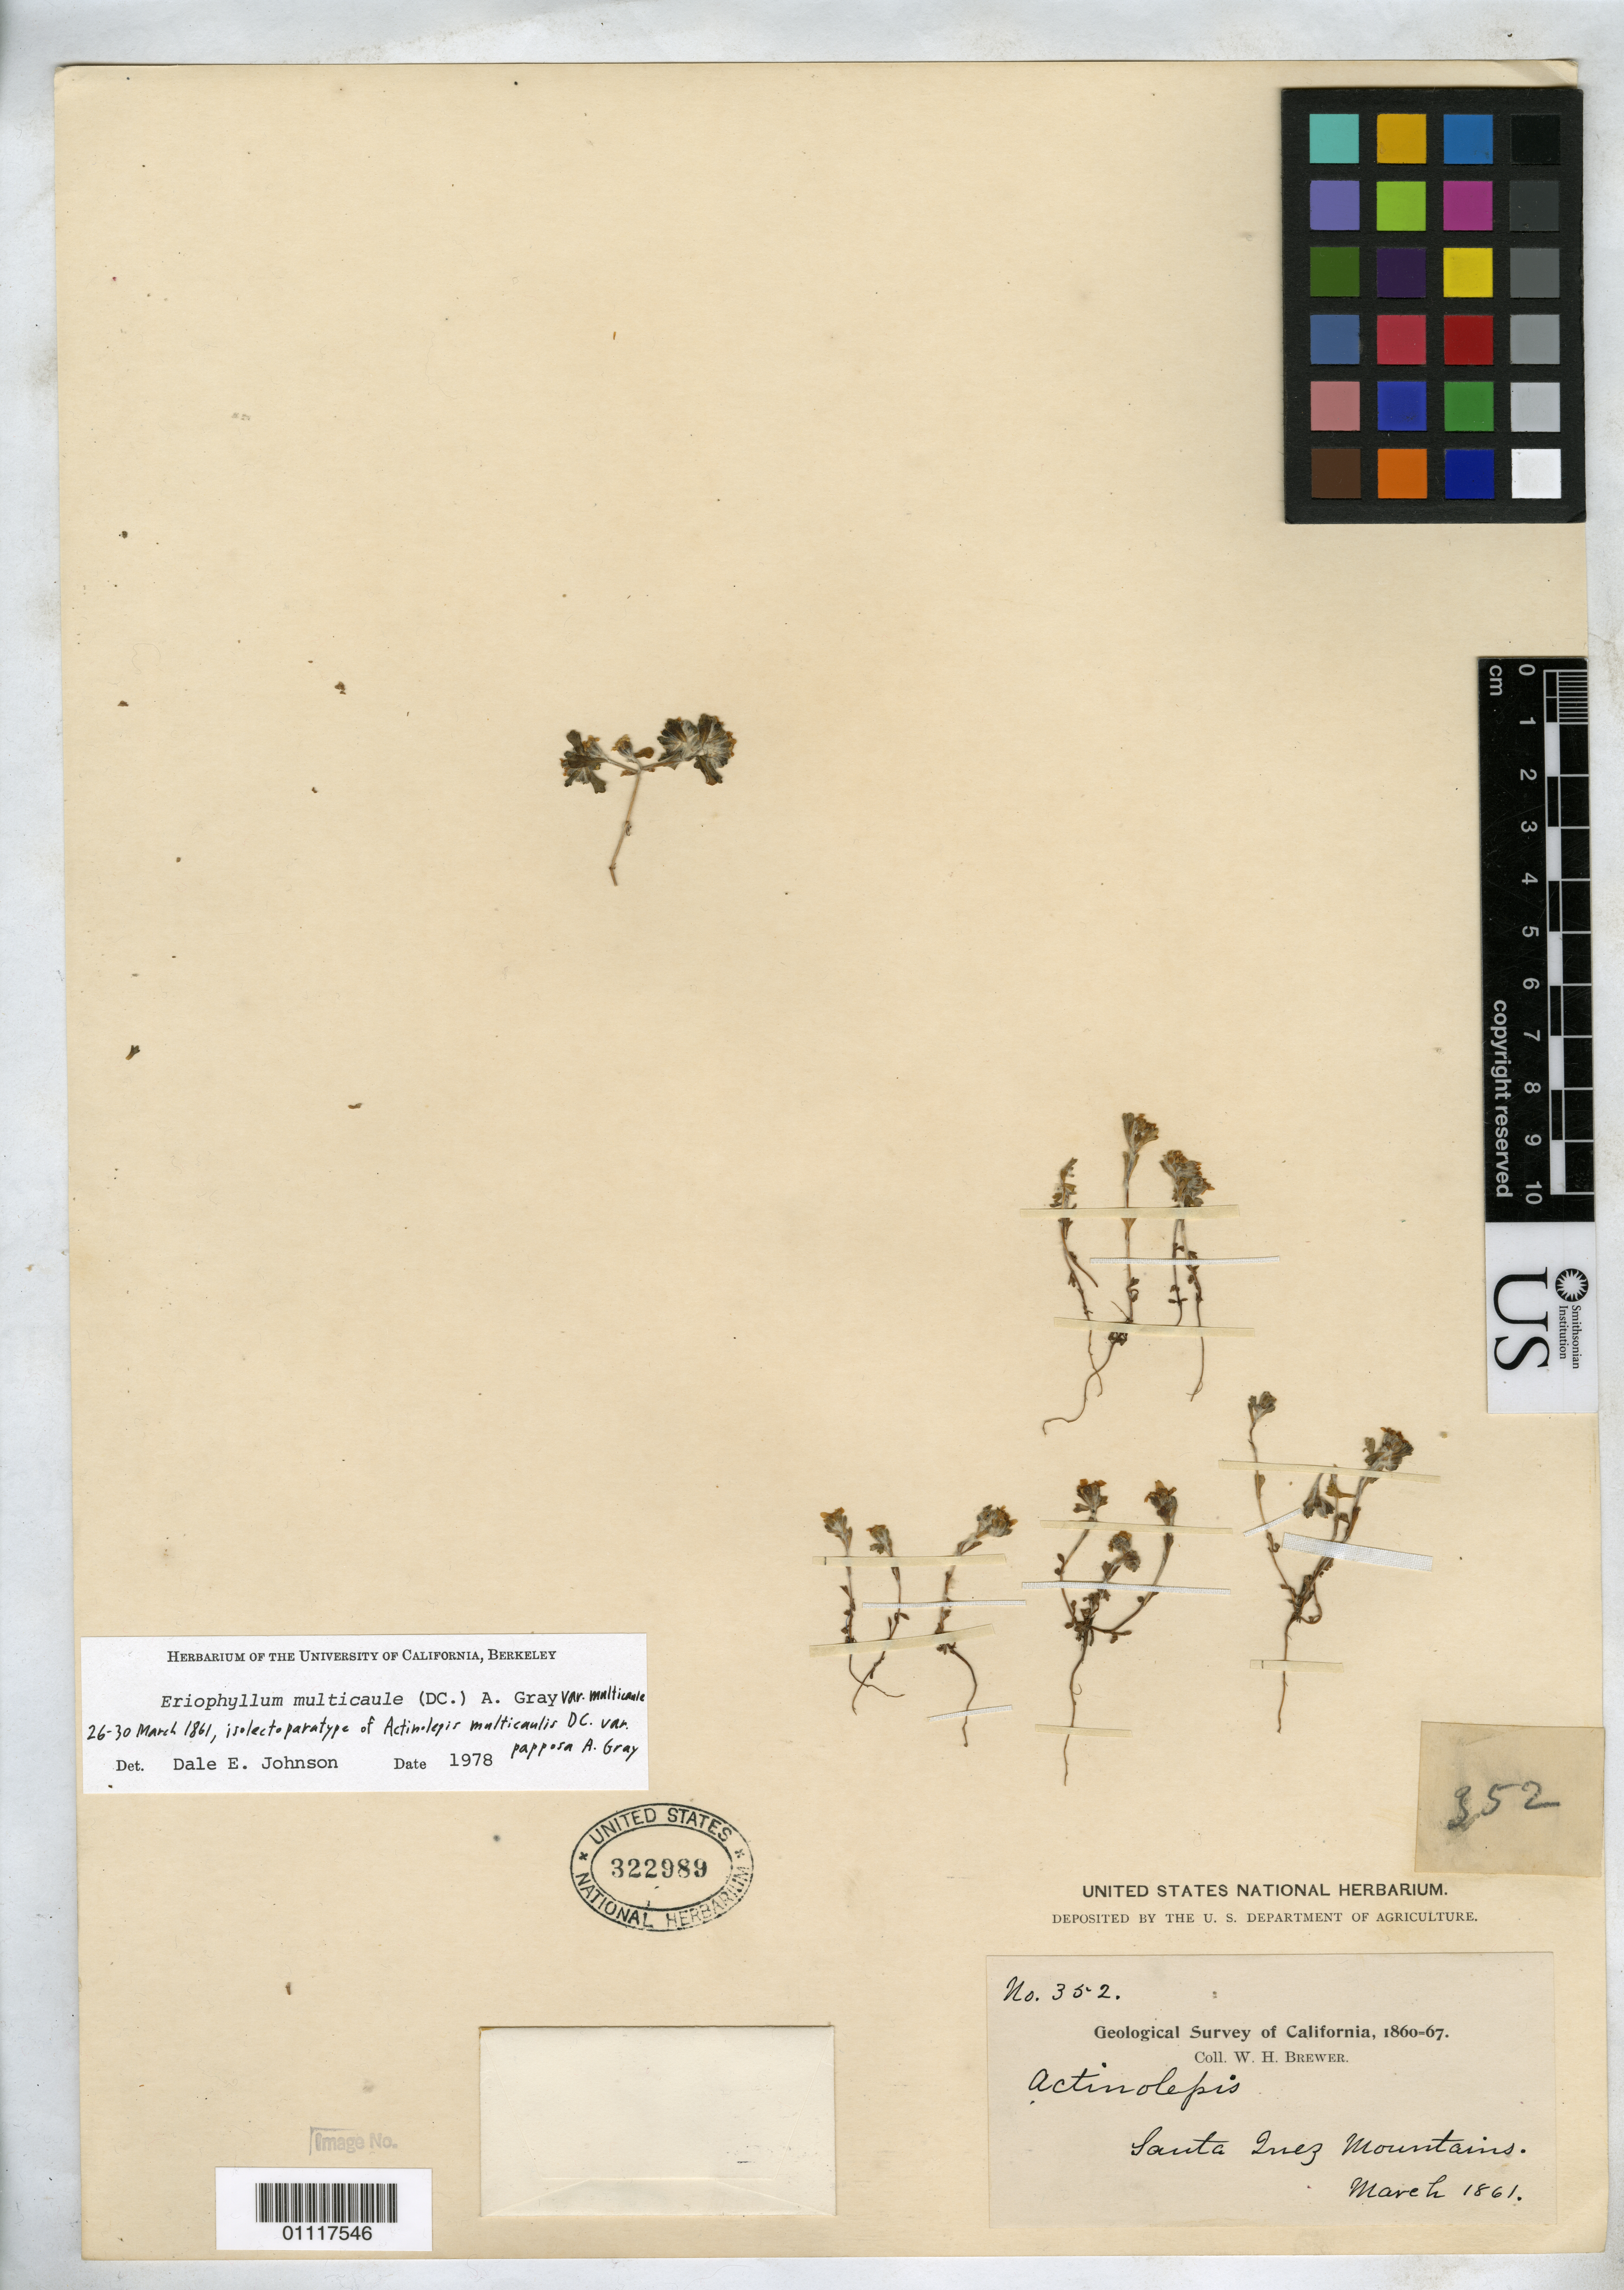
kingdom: Plantae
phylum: Tracheophyta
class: Magnoliopsida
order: Asterales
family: Asteraceae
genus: Actinolepis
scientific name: Actinolepis multicaulis var. papposa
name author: A. Gray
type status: Syntype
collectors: W. H. Brewer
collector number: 352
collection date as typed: Mar 1861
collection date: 1861-03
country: United States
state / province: California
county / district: Santa Barbara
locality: Santa Inez mountains, near Santa Barbara.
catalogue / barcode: US 322989